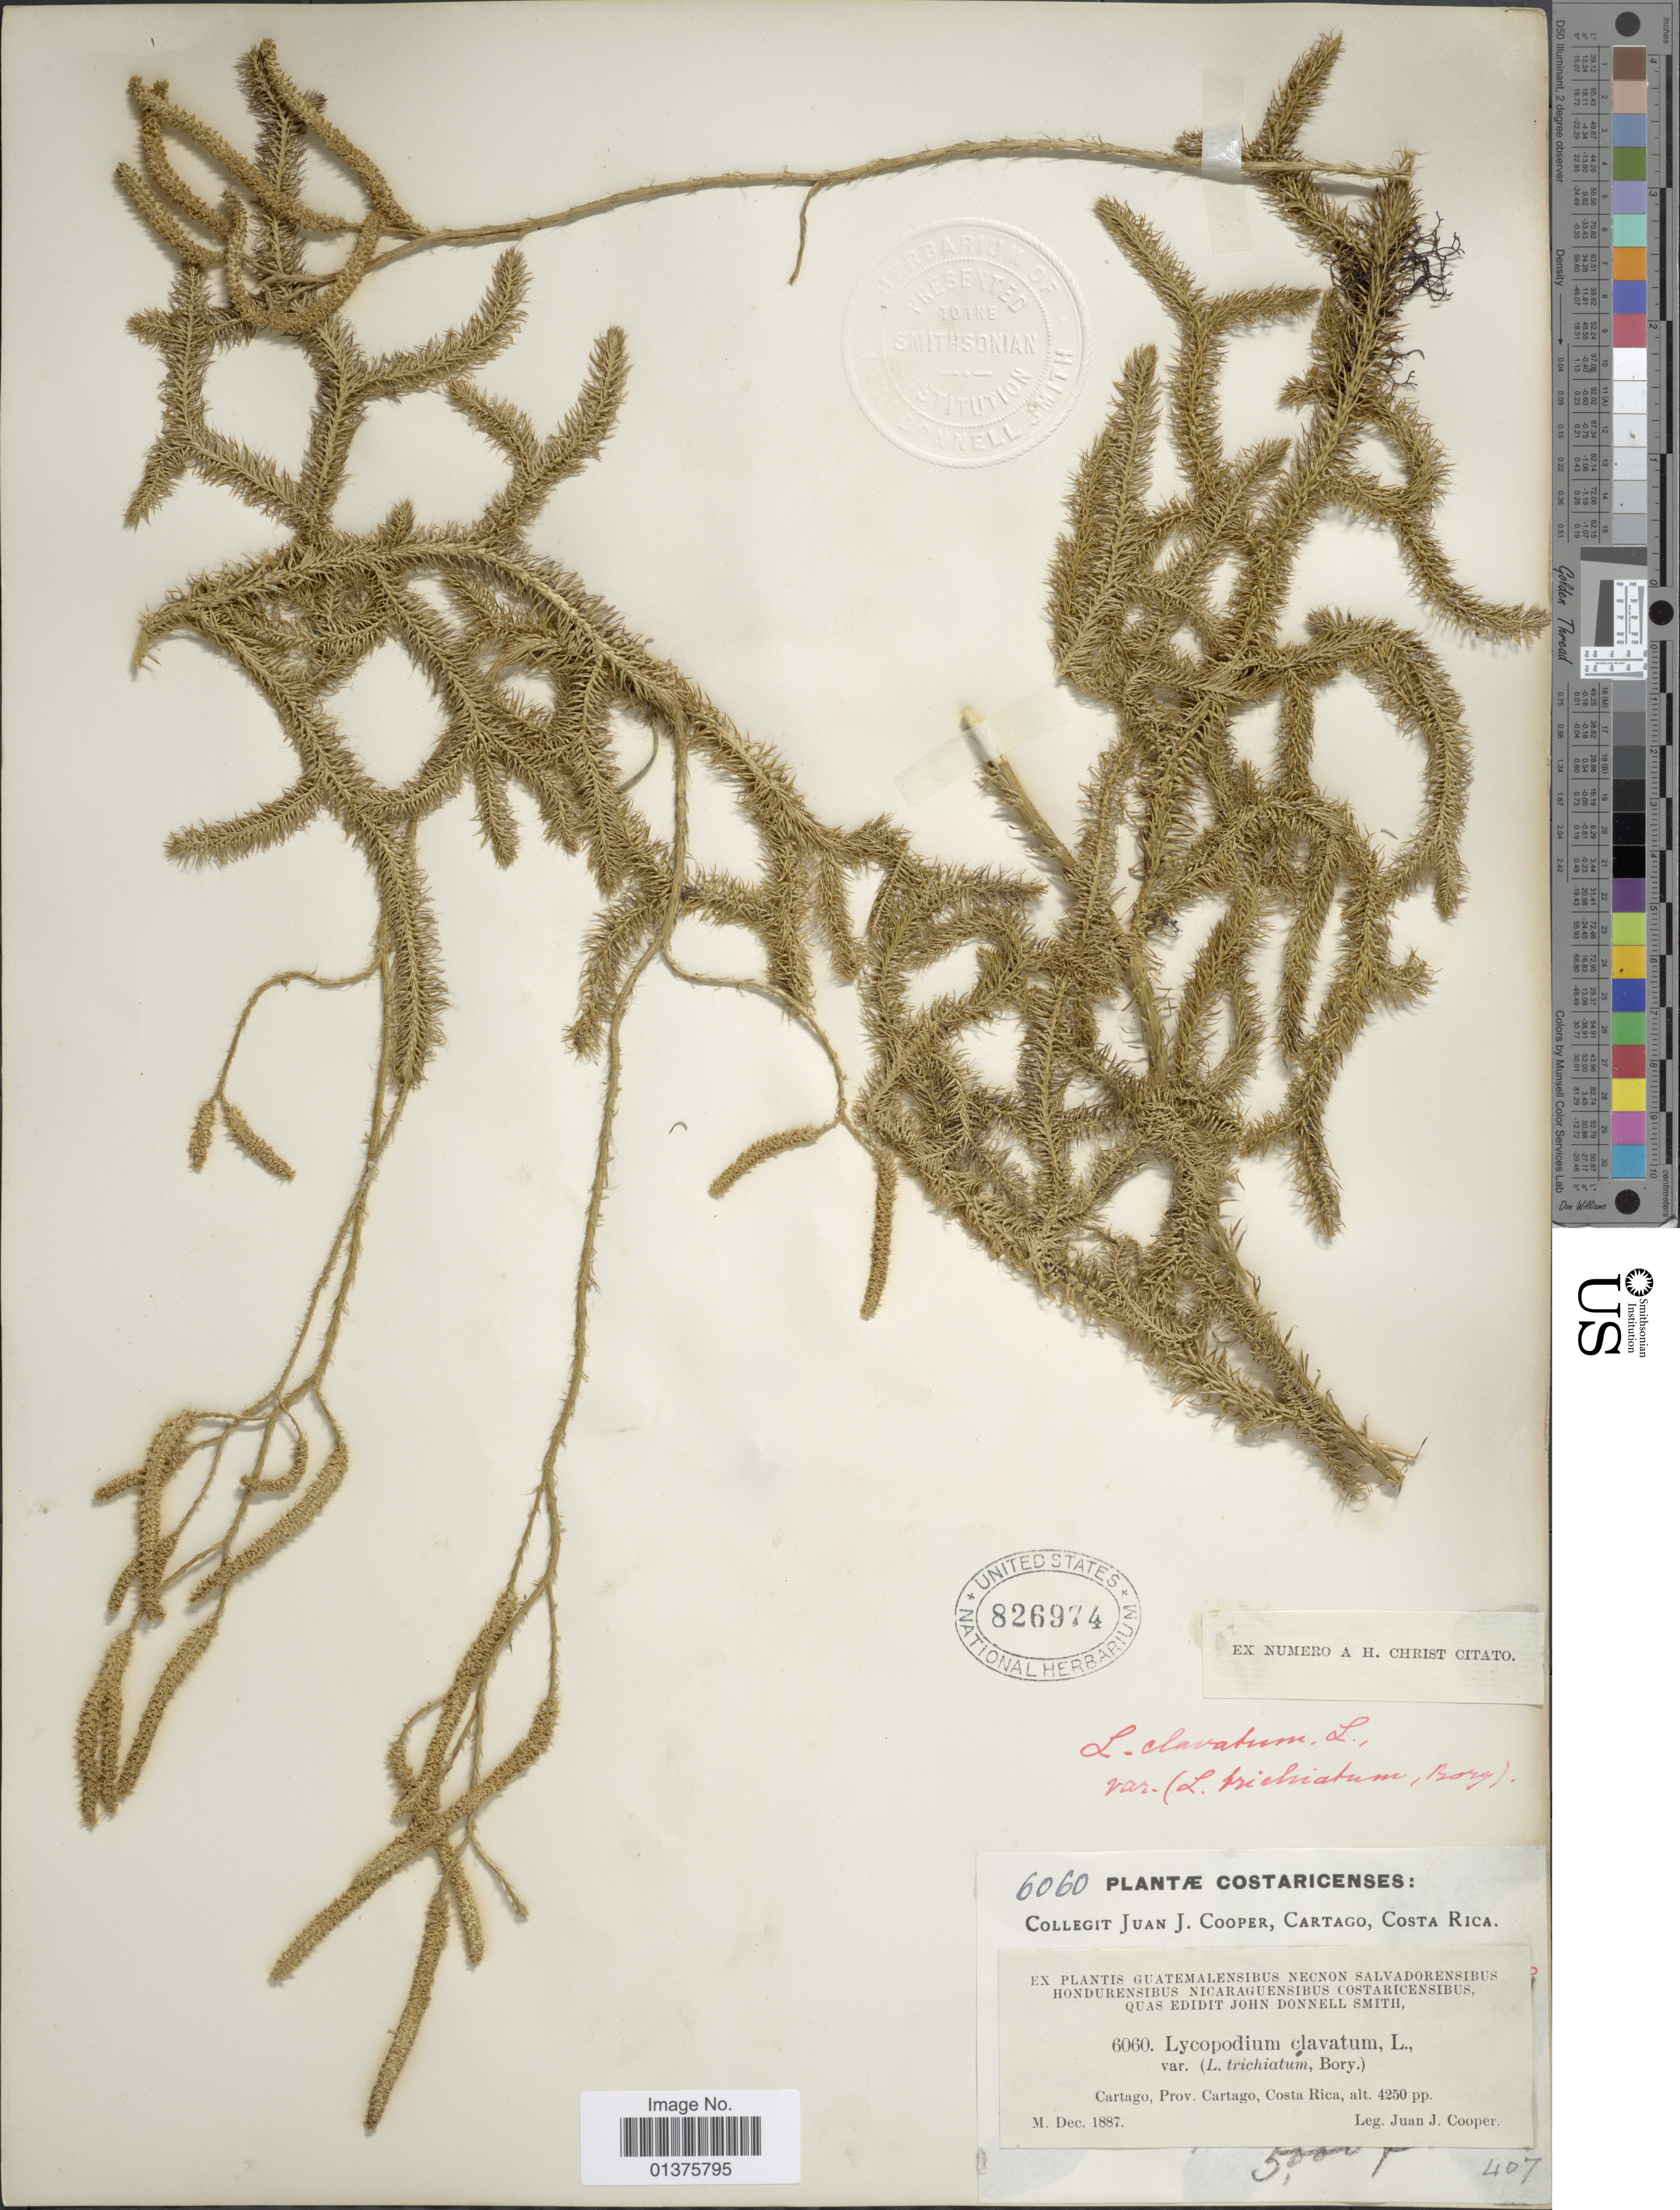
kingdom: Plantae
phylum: Tracheophyta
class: Lycopodiopsida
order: Lycopodiales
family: Lycopodiaceae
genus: Lycopodium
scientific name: Lycopodium clavatum var. aristatum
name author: (Humb. & Bonpl. ex Willd.) Spring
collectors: J. J. Cooper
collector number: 6060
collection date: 1887-12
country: Costa Rica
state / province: Cartago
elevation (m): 1295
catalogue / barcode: US 826974